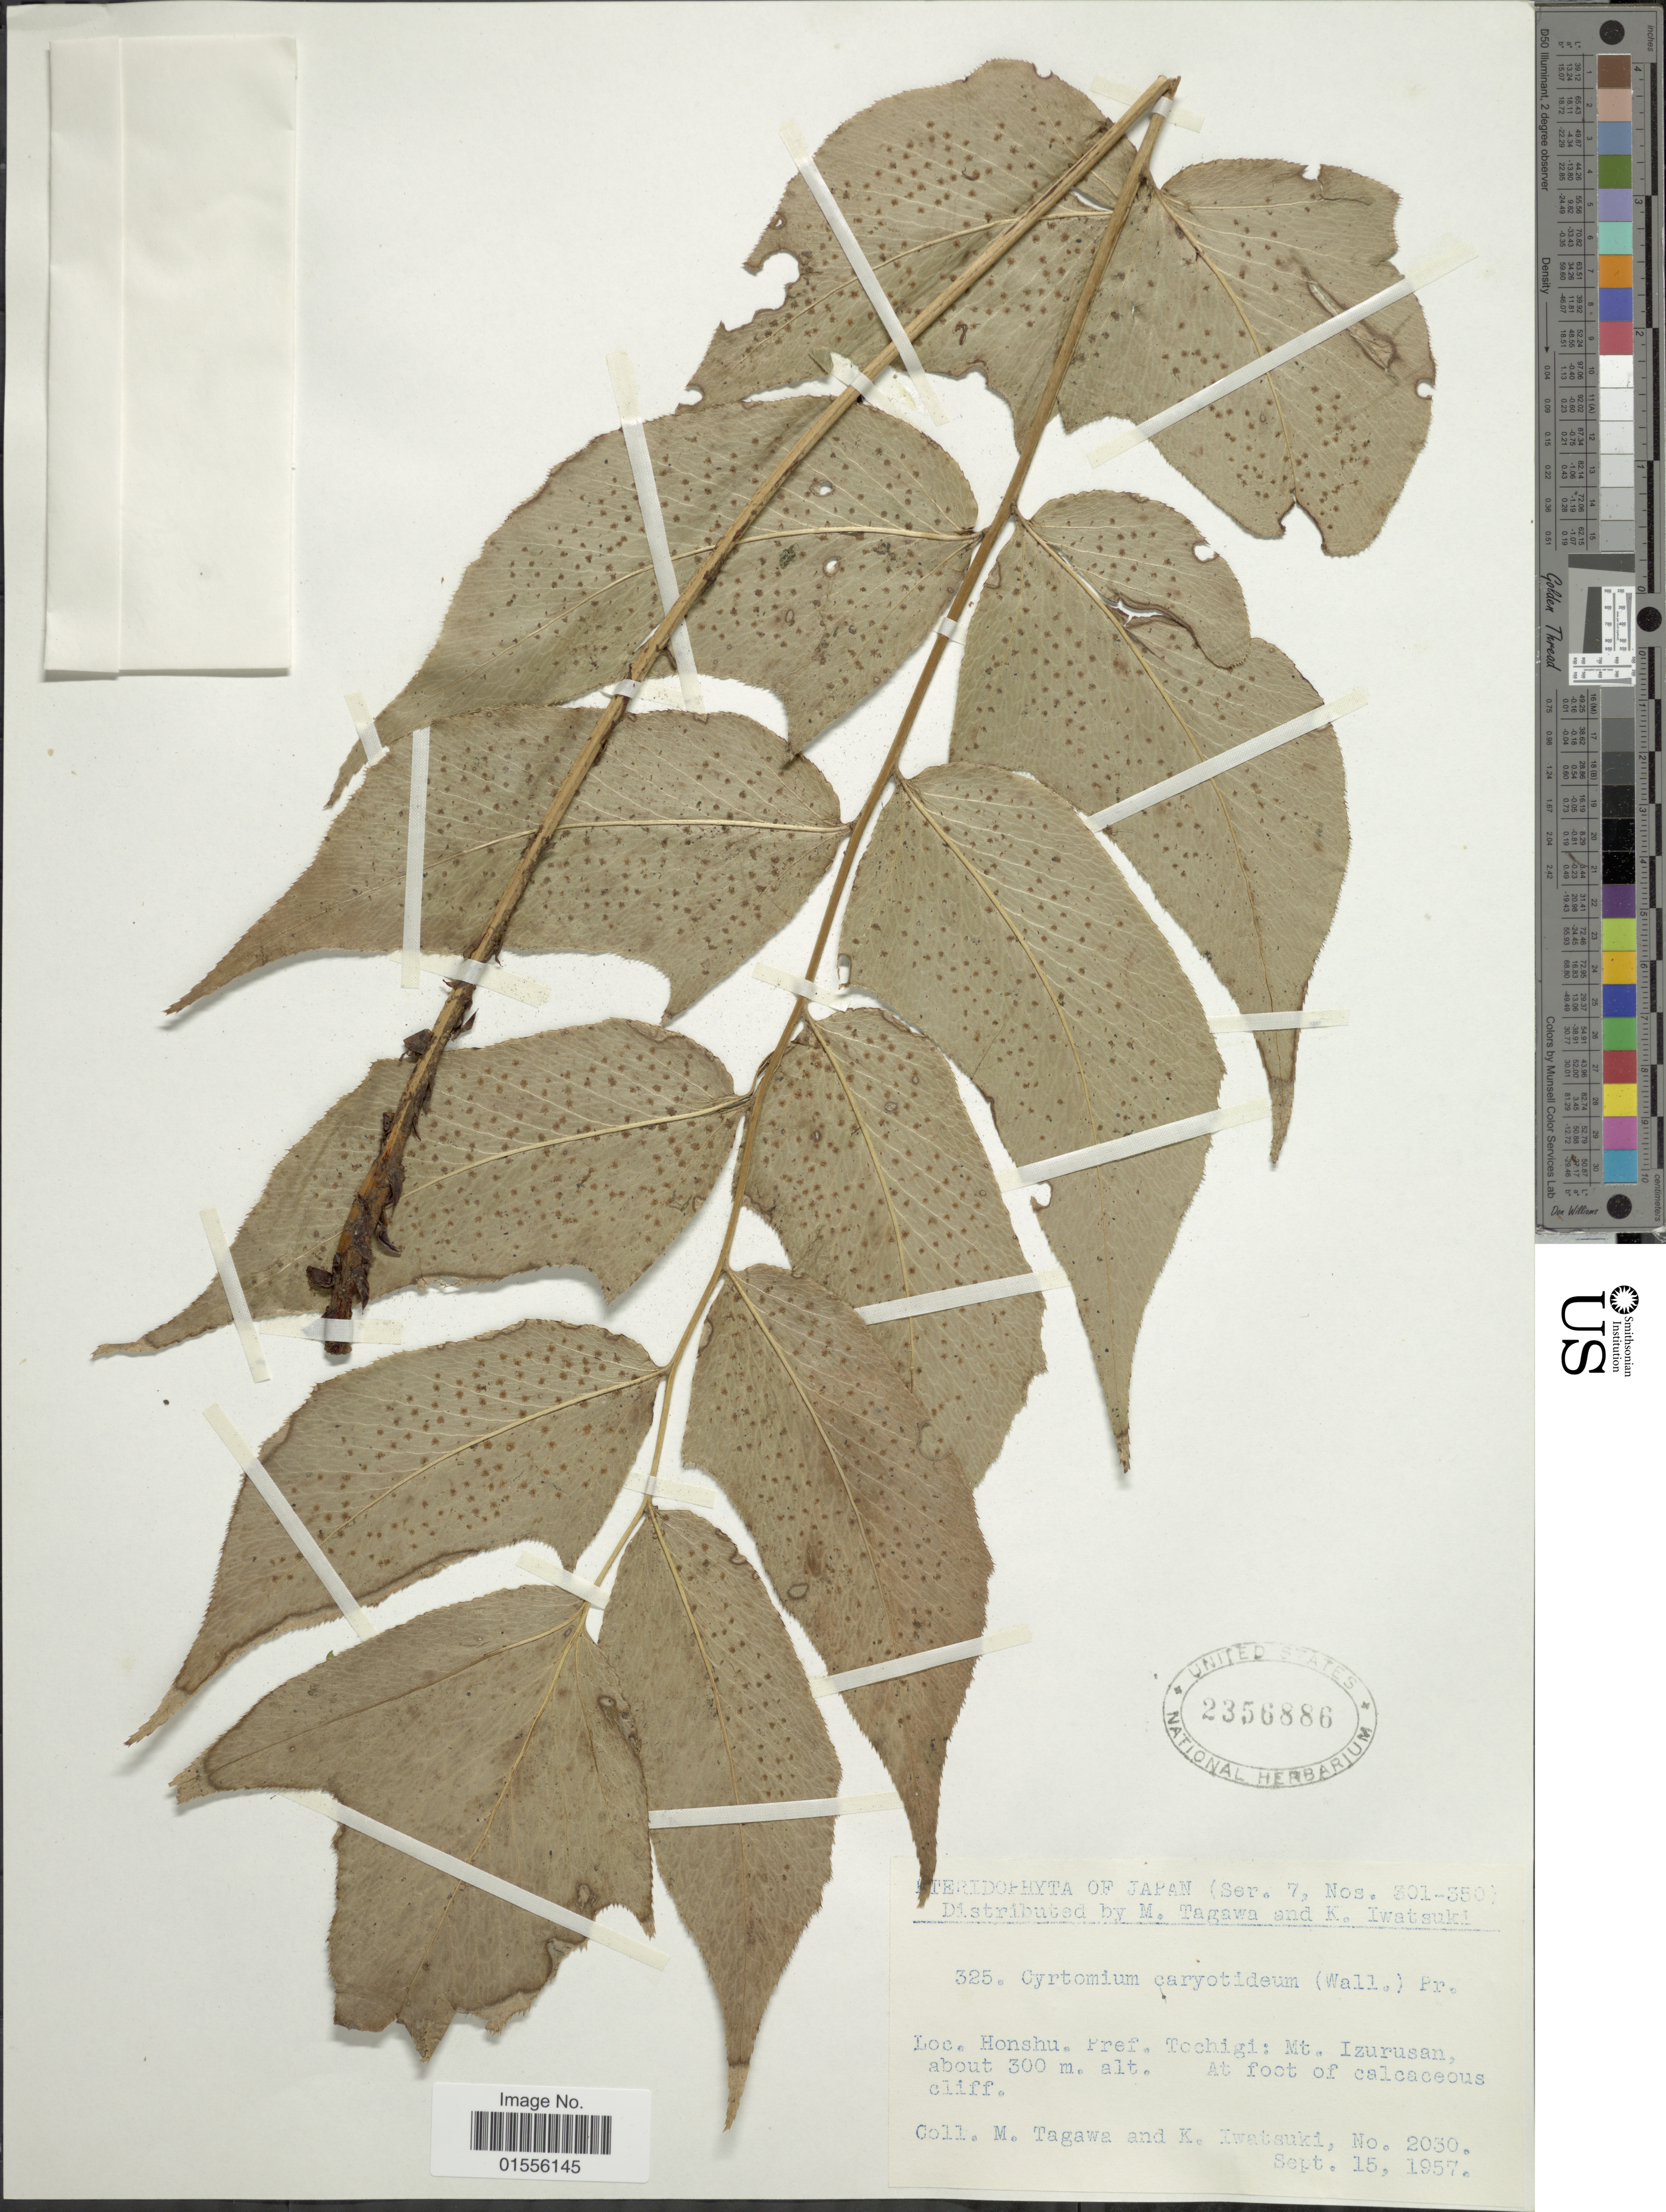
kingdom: Plantae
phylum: Tracheophyta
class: Polypodiopsida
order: Polypodiales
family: Dryopteridaceae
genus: Cyrtomium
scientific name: Cyrtomium caryotideum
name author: (Wall. ex Hook. & Grev.) C. Presl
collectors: M. Tagawa & K. Iwatsuki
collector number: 2030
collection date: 1957-09-15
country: Japan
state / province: Totigi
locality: Honshu Pref Tochigi: Mt Izurusan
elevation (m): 300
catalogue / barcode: US 2356886